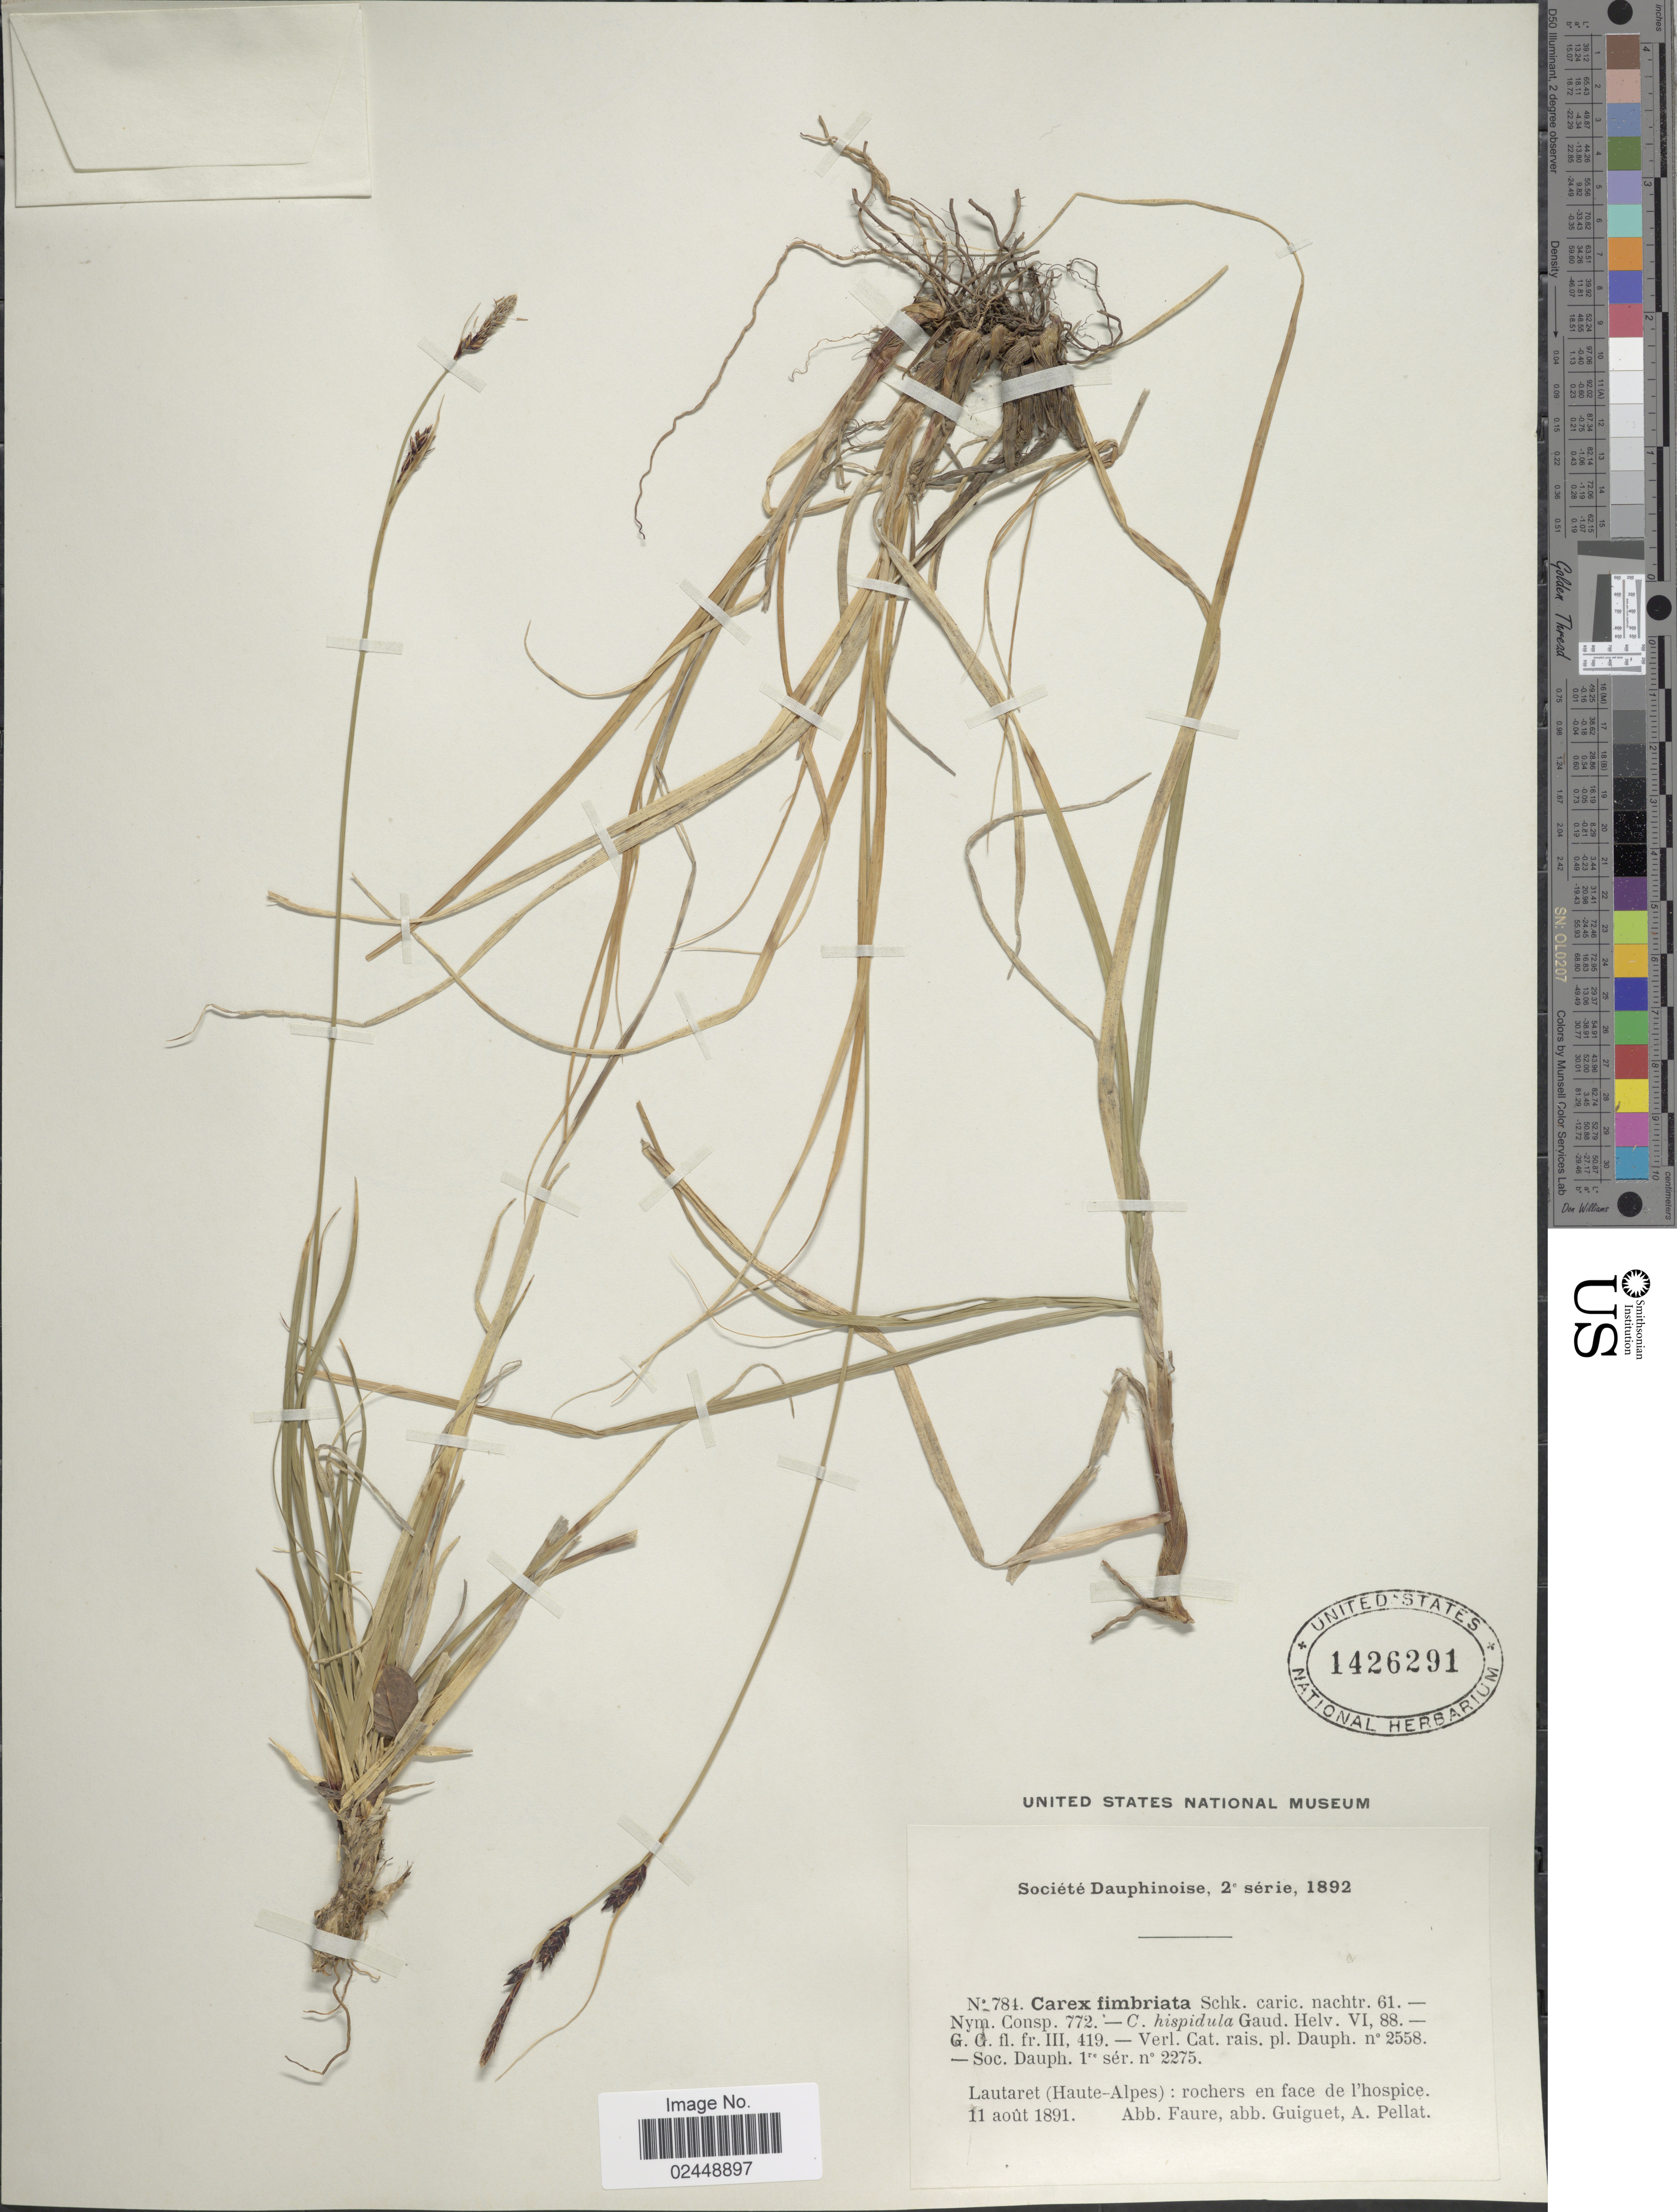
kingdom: Plantae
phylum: Tracheophyta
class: Liliopsida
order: Poales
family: Cyperaceae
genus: Carex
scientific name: Carex fimbriata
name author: Schkuhr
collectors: A. Faure, A. Guiguet & A. Pellat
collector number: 784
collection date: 1891-08-11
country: France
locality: Lautaret (Haute -Alpes: rochers en dace de l'ospice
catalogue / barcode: US 1426291